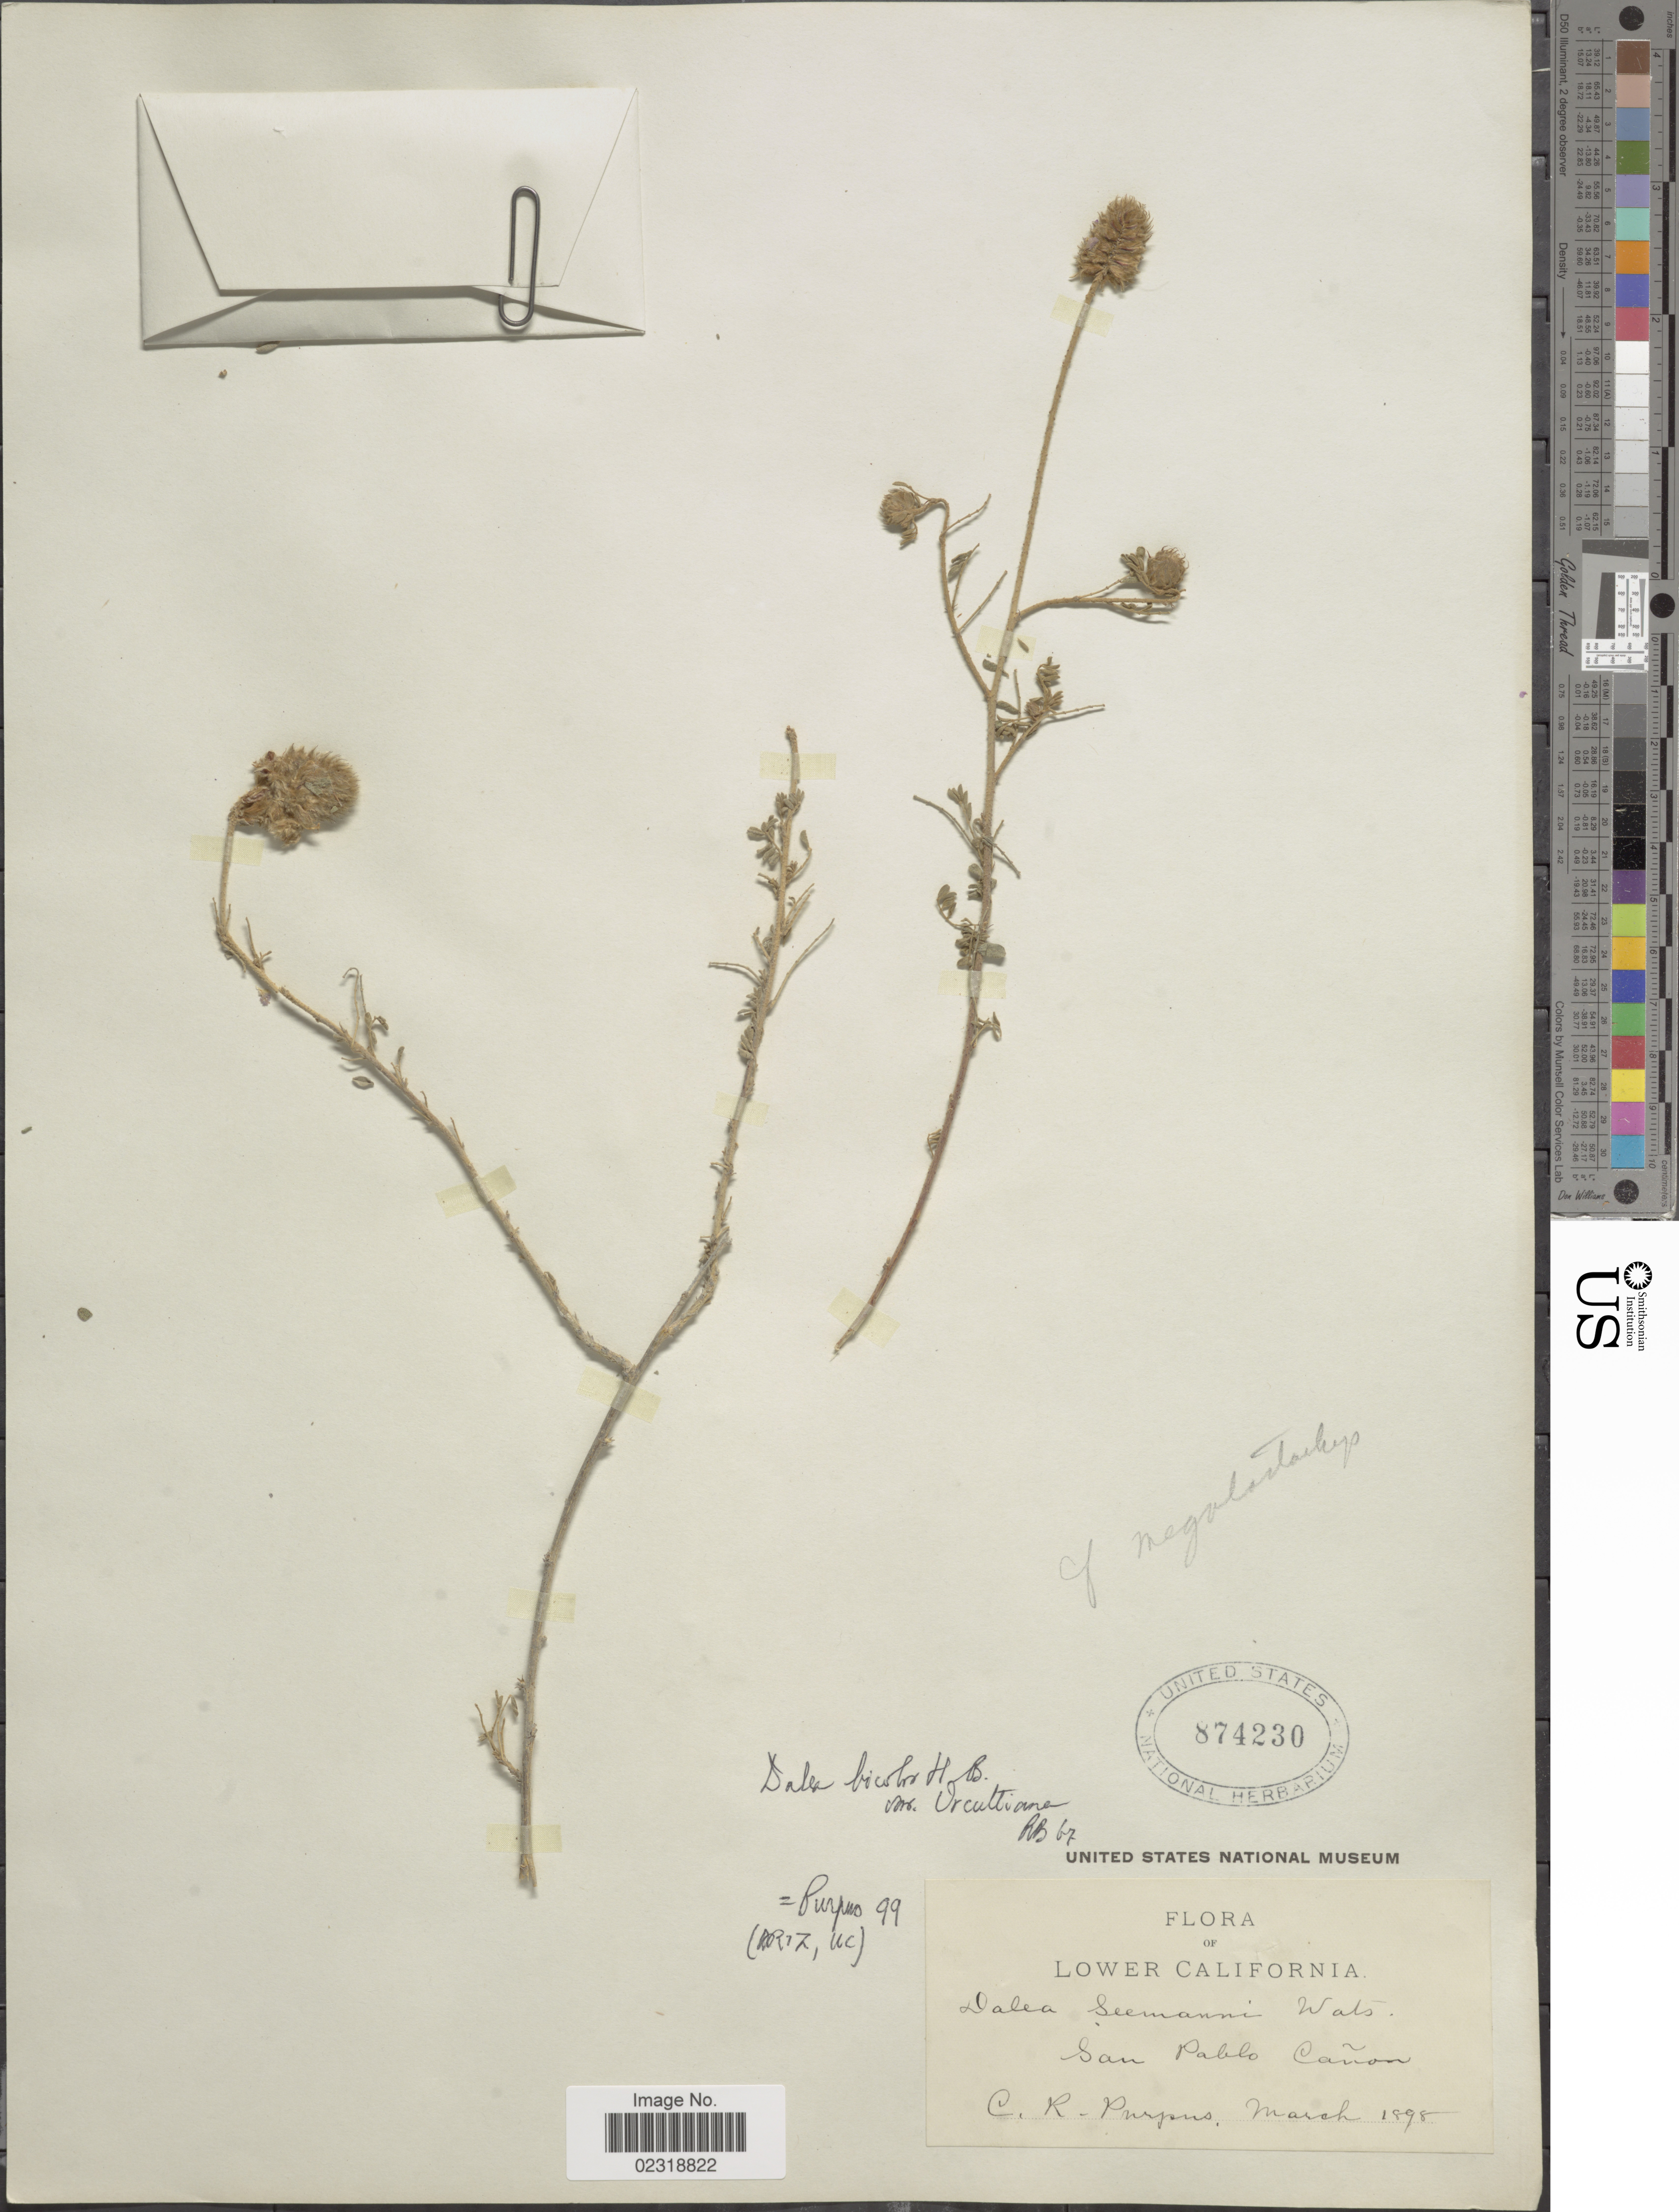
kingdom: Plantae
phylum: Tracheophyta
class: Magnoliopsida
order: Fabales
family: Fabaceae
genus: Dalea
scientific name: Dalea bicolor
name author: Humb. & Bonpl. ex Willd.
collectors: C. A. Purpus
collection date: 1898-03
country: Mexico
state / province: Baja California Sur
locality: Lower California, San Pablo Canon.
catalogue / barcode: US 874230